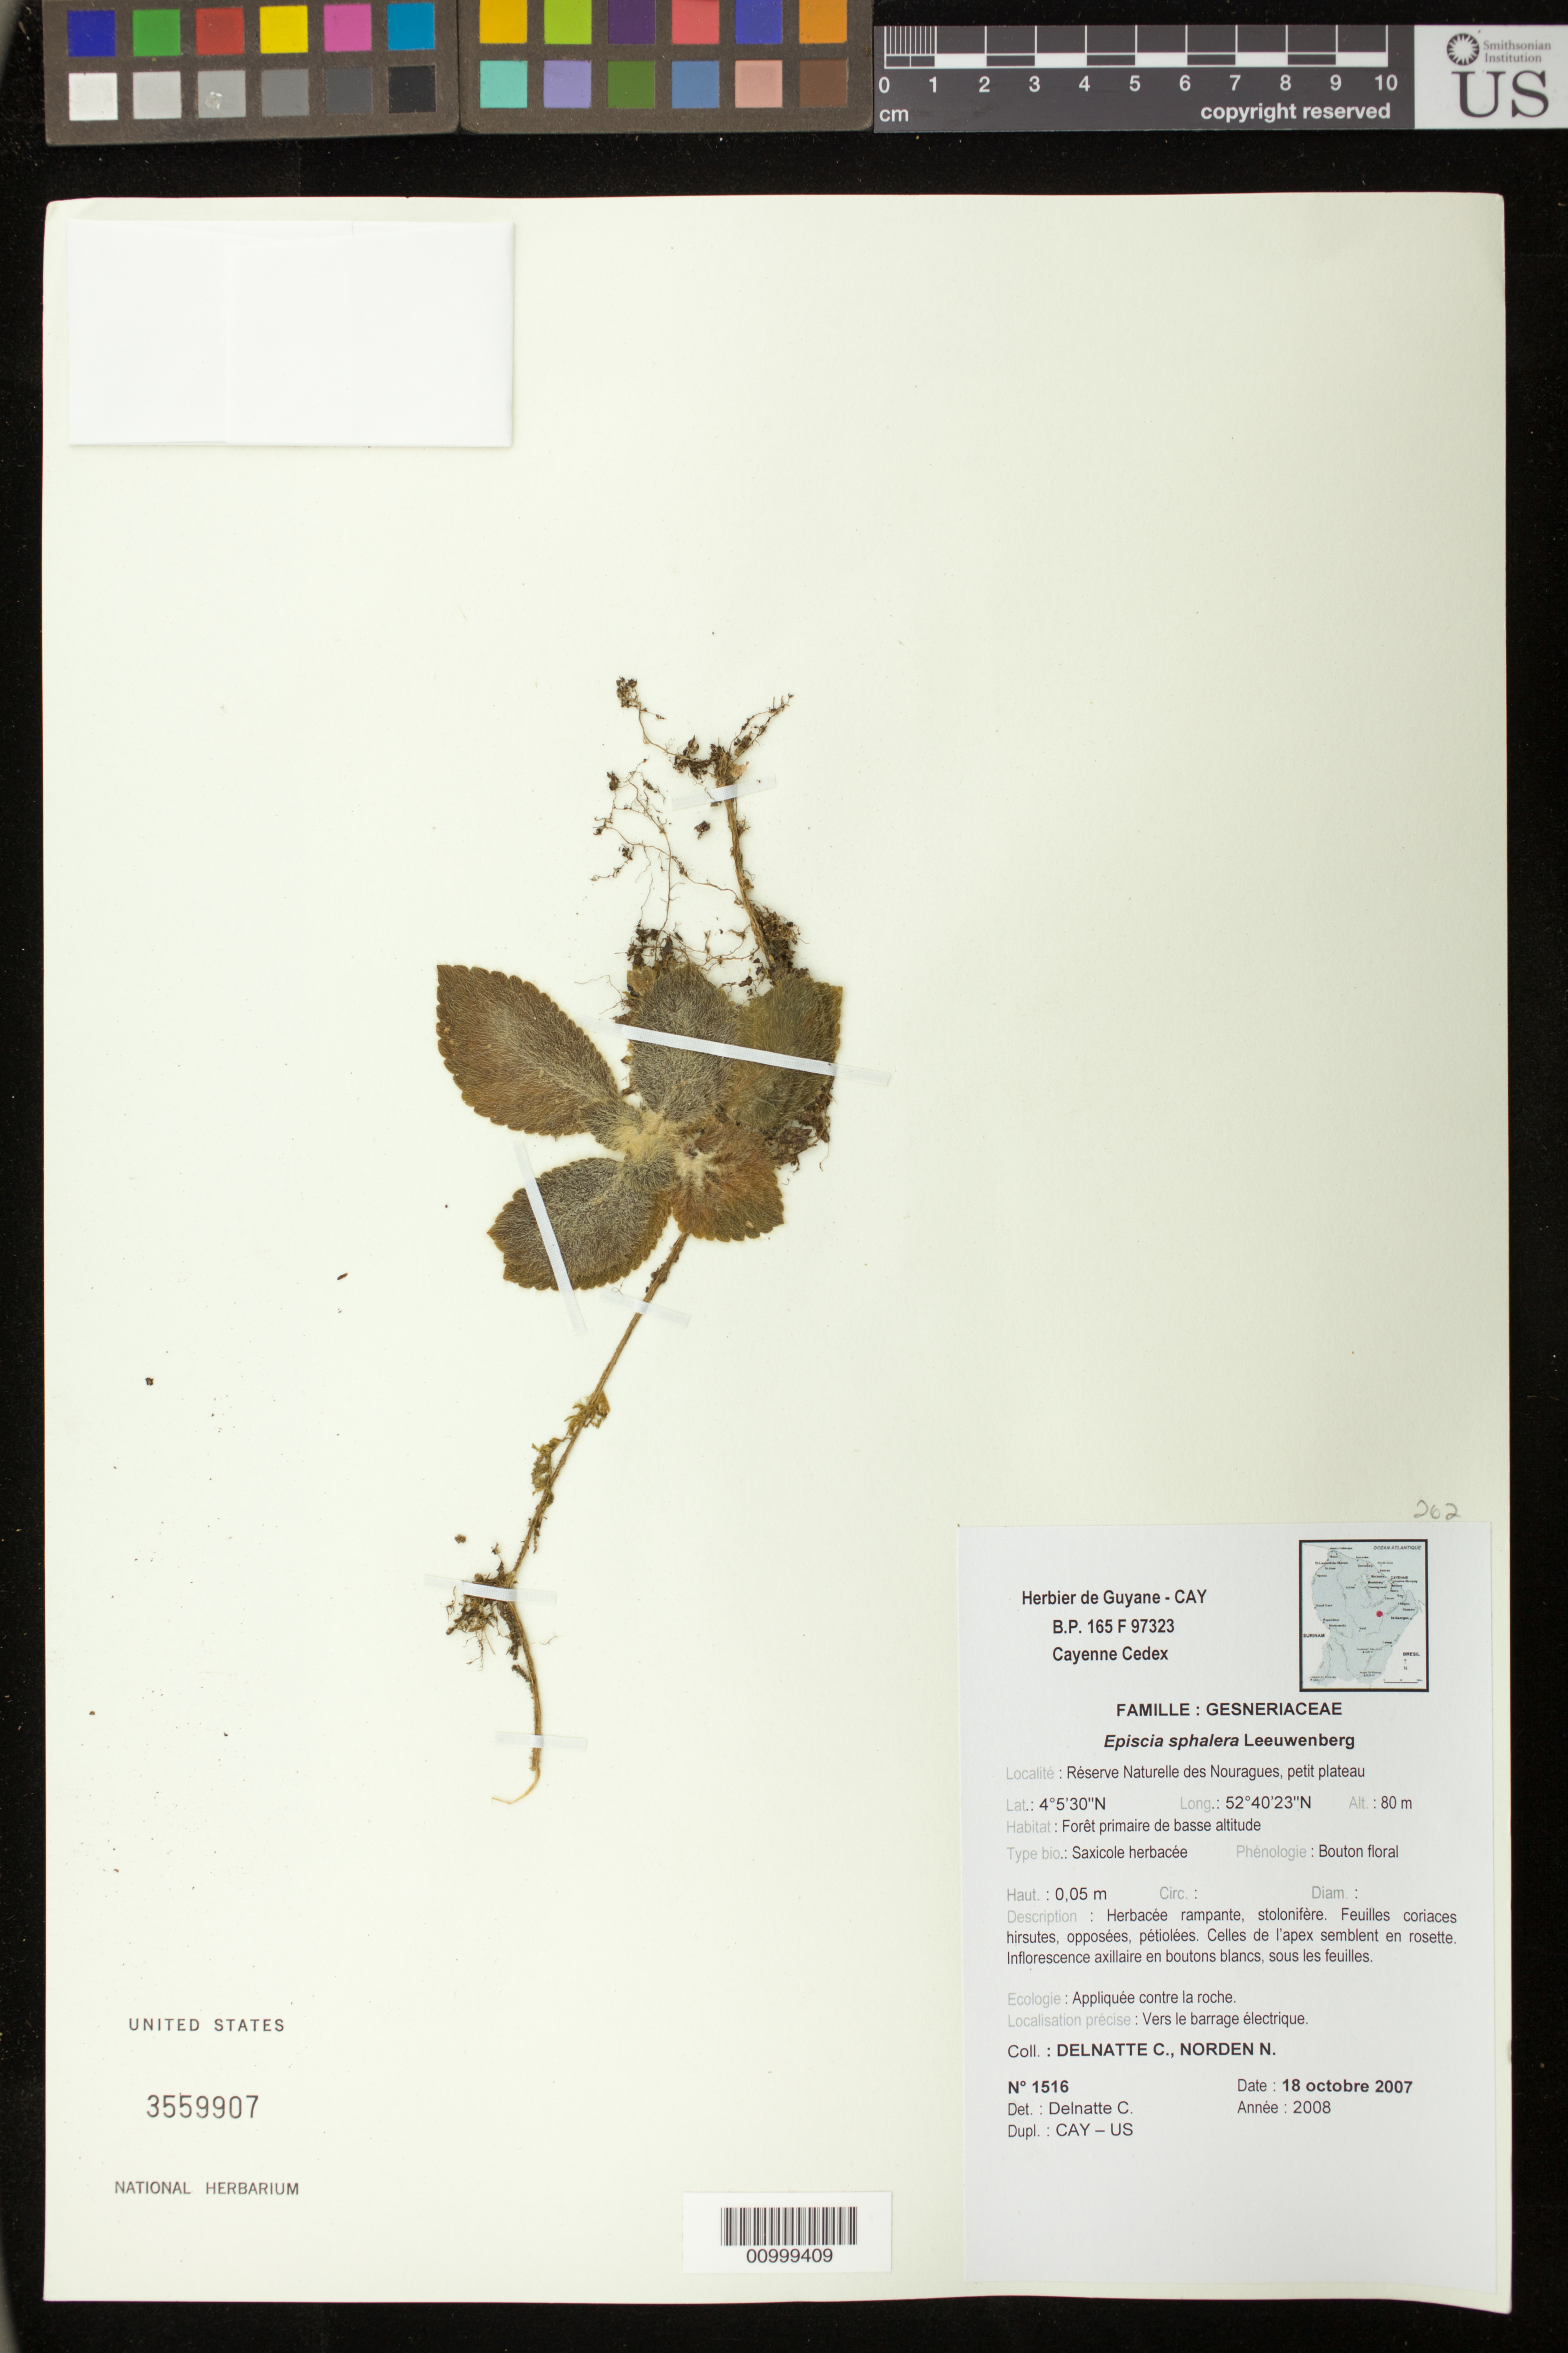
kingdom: Plantae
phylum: Tracheophyta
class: Magnoliopsida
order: Lamiales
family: Gesneriaceae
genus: Episcia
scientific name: Episcia sphalera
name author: Leeuwenb.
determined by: Delnatte, C.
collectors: C. Delnatte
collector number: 1516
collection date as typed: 18-Oct-07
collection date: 2007-10-18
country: French Guiana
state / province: Cayenne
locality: Reserve Naturelle des Nouragues, petit plateau; vers la barrage electrique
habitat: Foret primaire de basse altitude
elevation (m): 80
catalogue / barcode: US 3559907